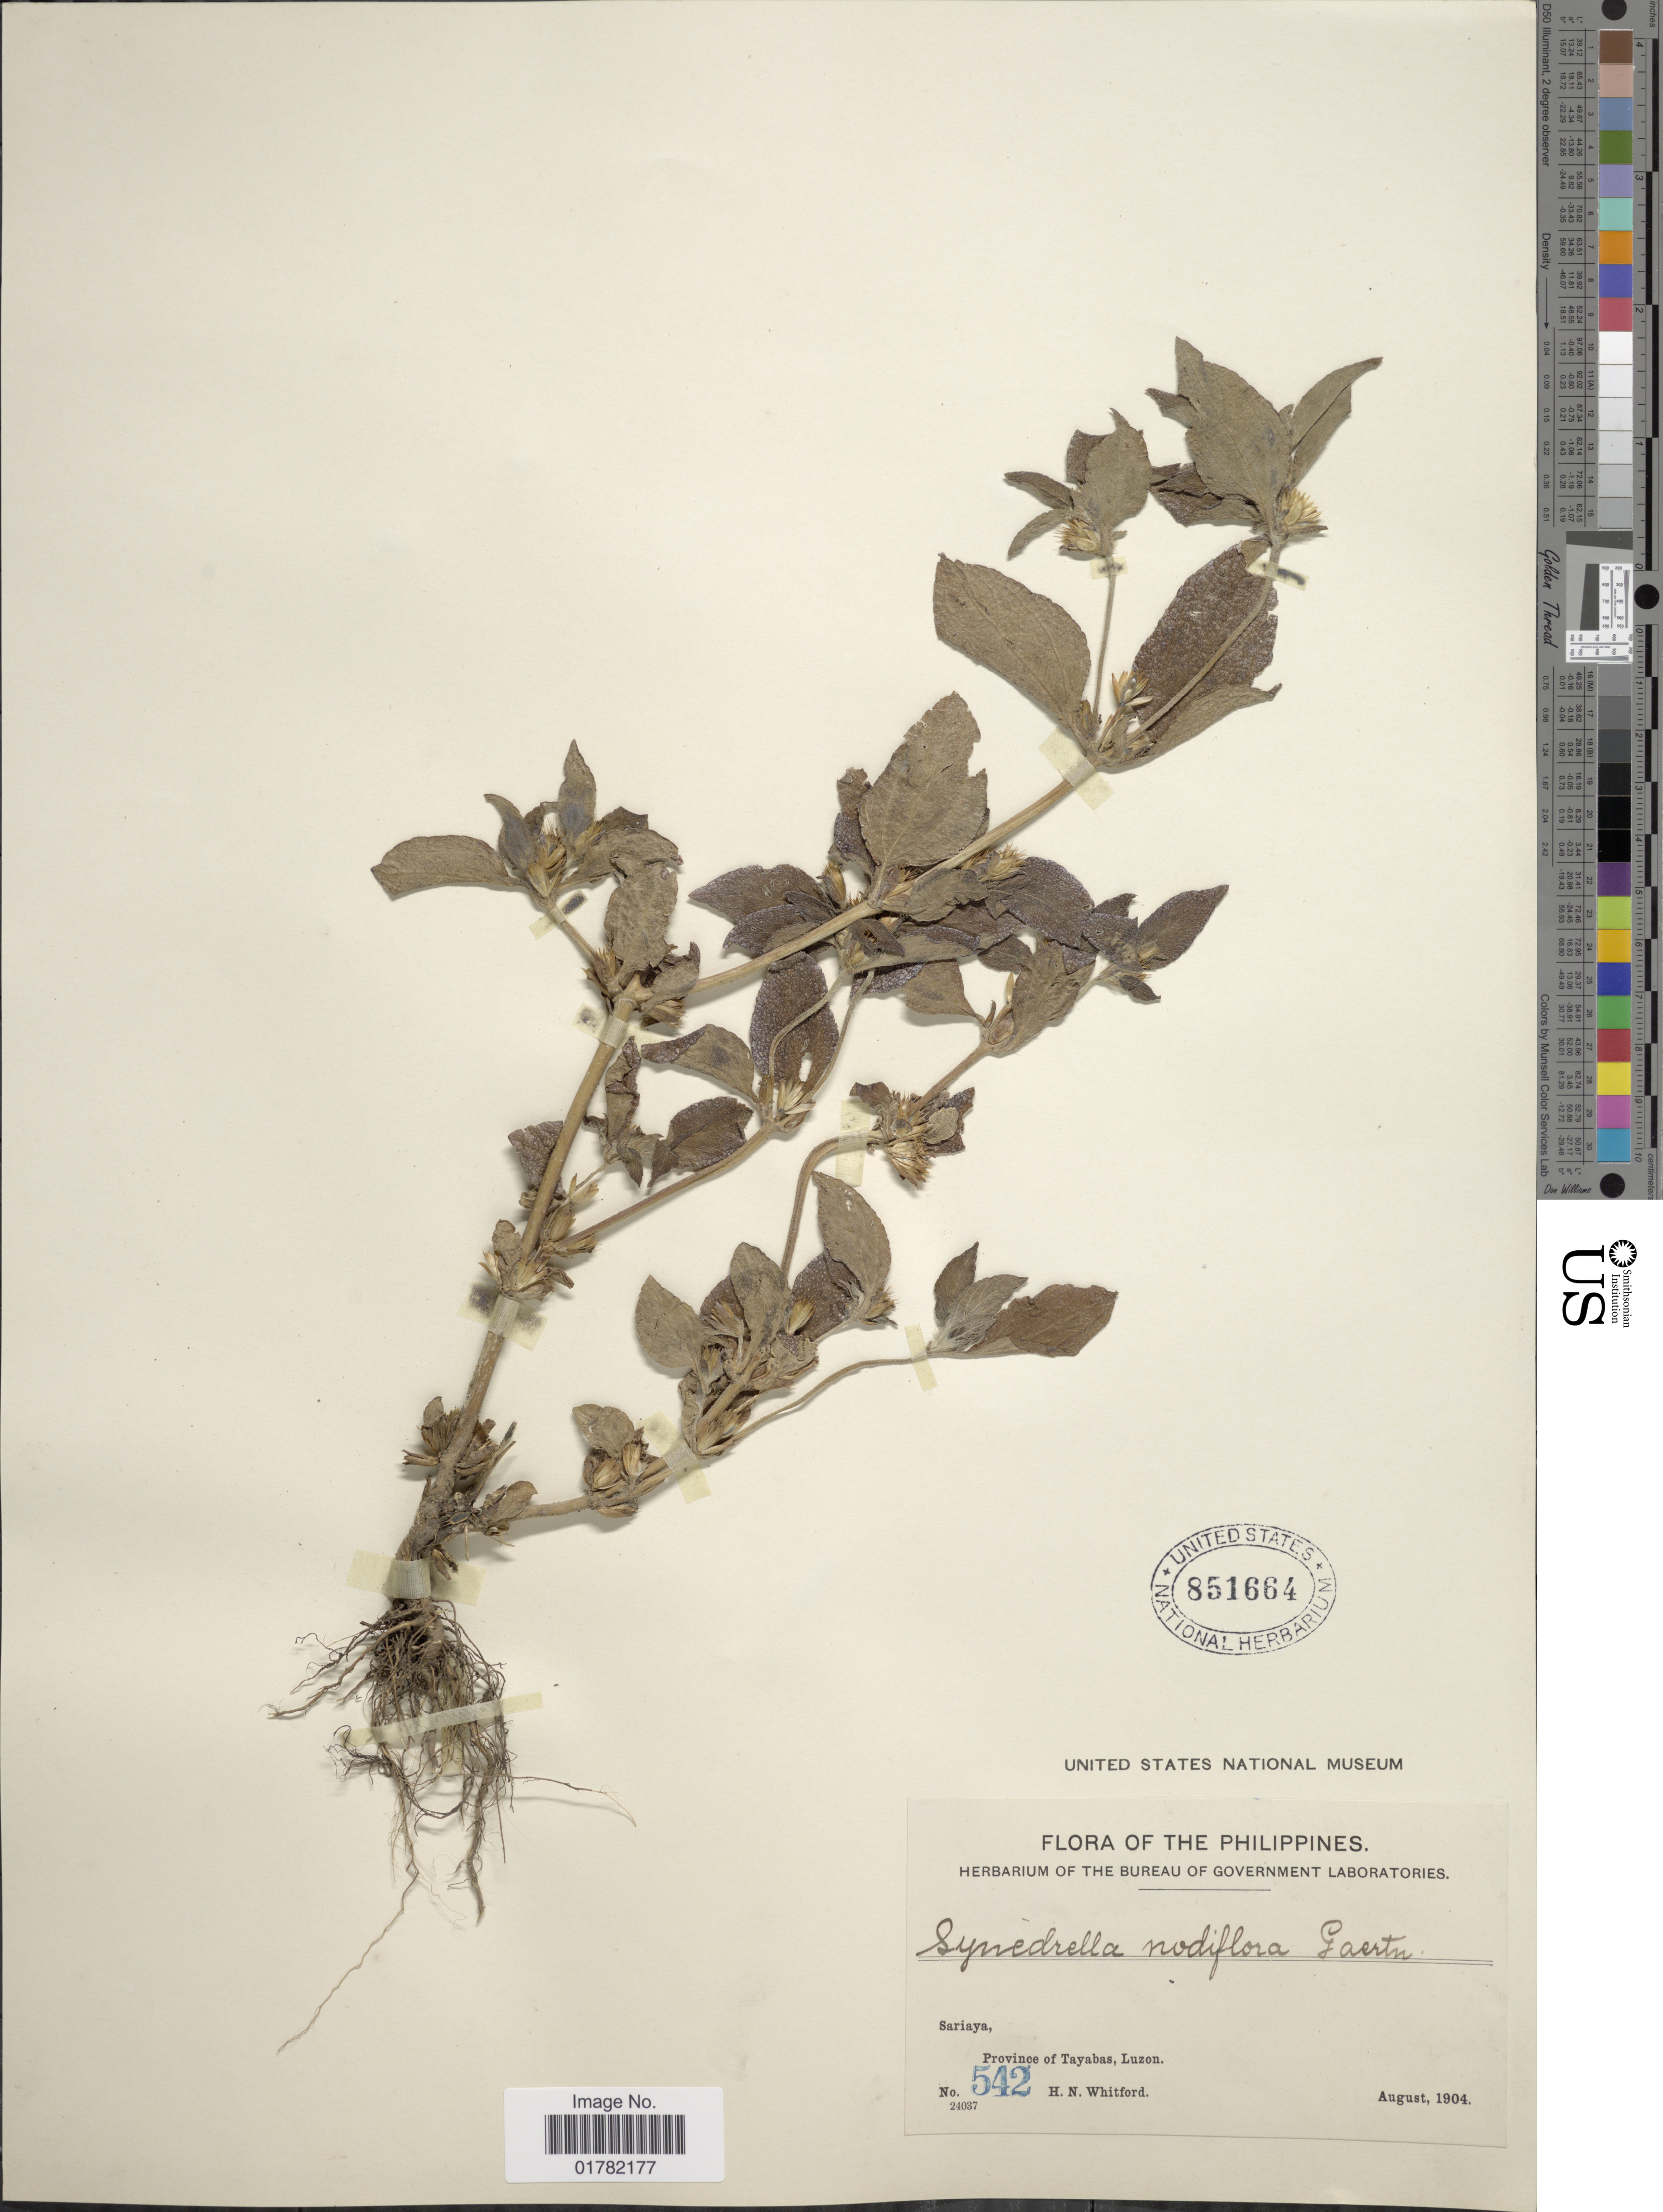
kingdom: Plantae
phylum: Tracheophyta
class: Magnoliopsida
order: Asterales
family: Asteraceae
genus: Synedrella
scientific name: Synedrella nodiflora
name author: (L.) Gaertn.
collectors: H. N. Whitford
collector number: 542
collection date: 1904-08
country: Philippines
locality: Sariaya, Province of Tayabas, Luzon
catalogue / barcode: US 851664